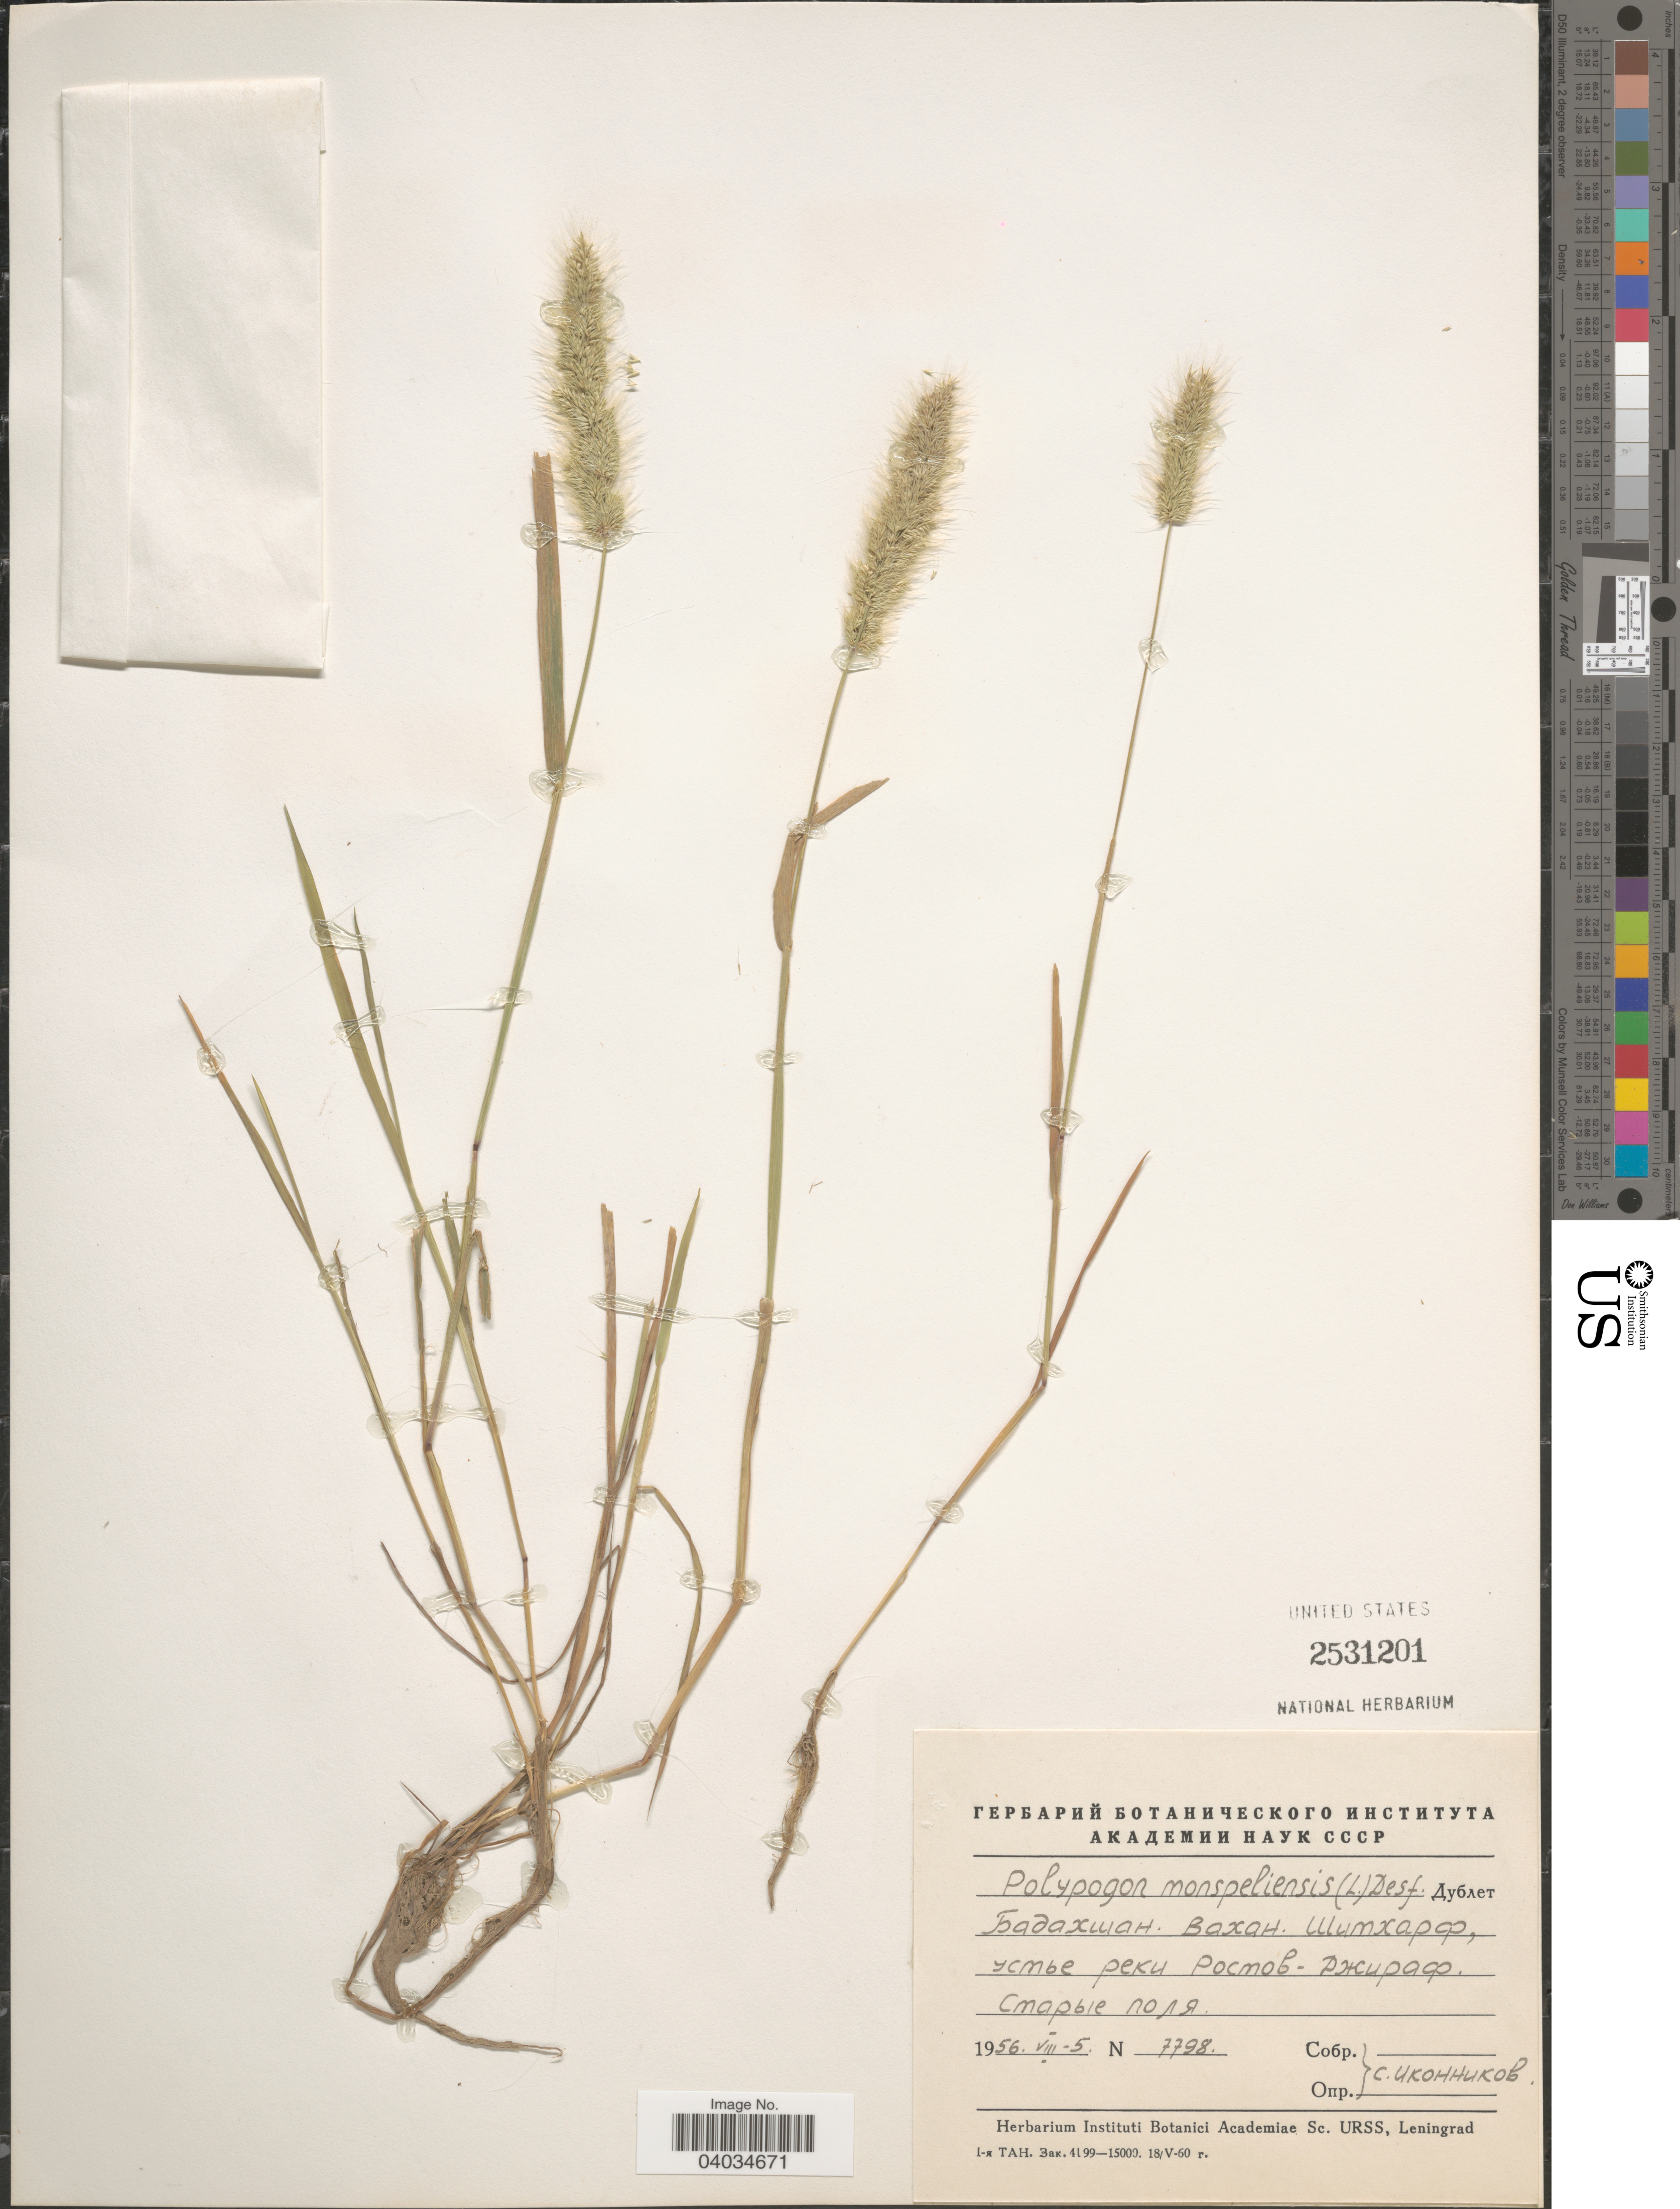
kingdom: Plantae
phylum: Tracheophyta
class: Liliopsida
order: Poales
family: Poaceae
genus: Polypogon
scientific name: Polypogon monspeliensis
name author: (L.) Desf.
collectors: S. Ikonnikov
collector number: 7798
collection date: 1956-08-05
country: Tajikistan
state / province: Gorno-Badakhstan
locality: Vakhan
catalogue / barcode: US 2531201